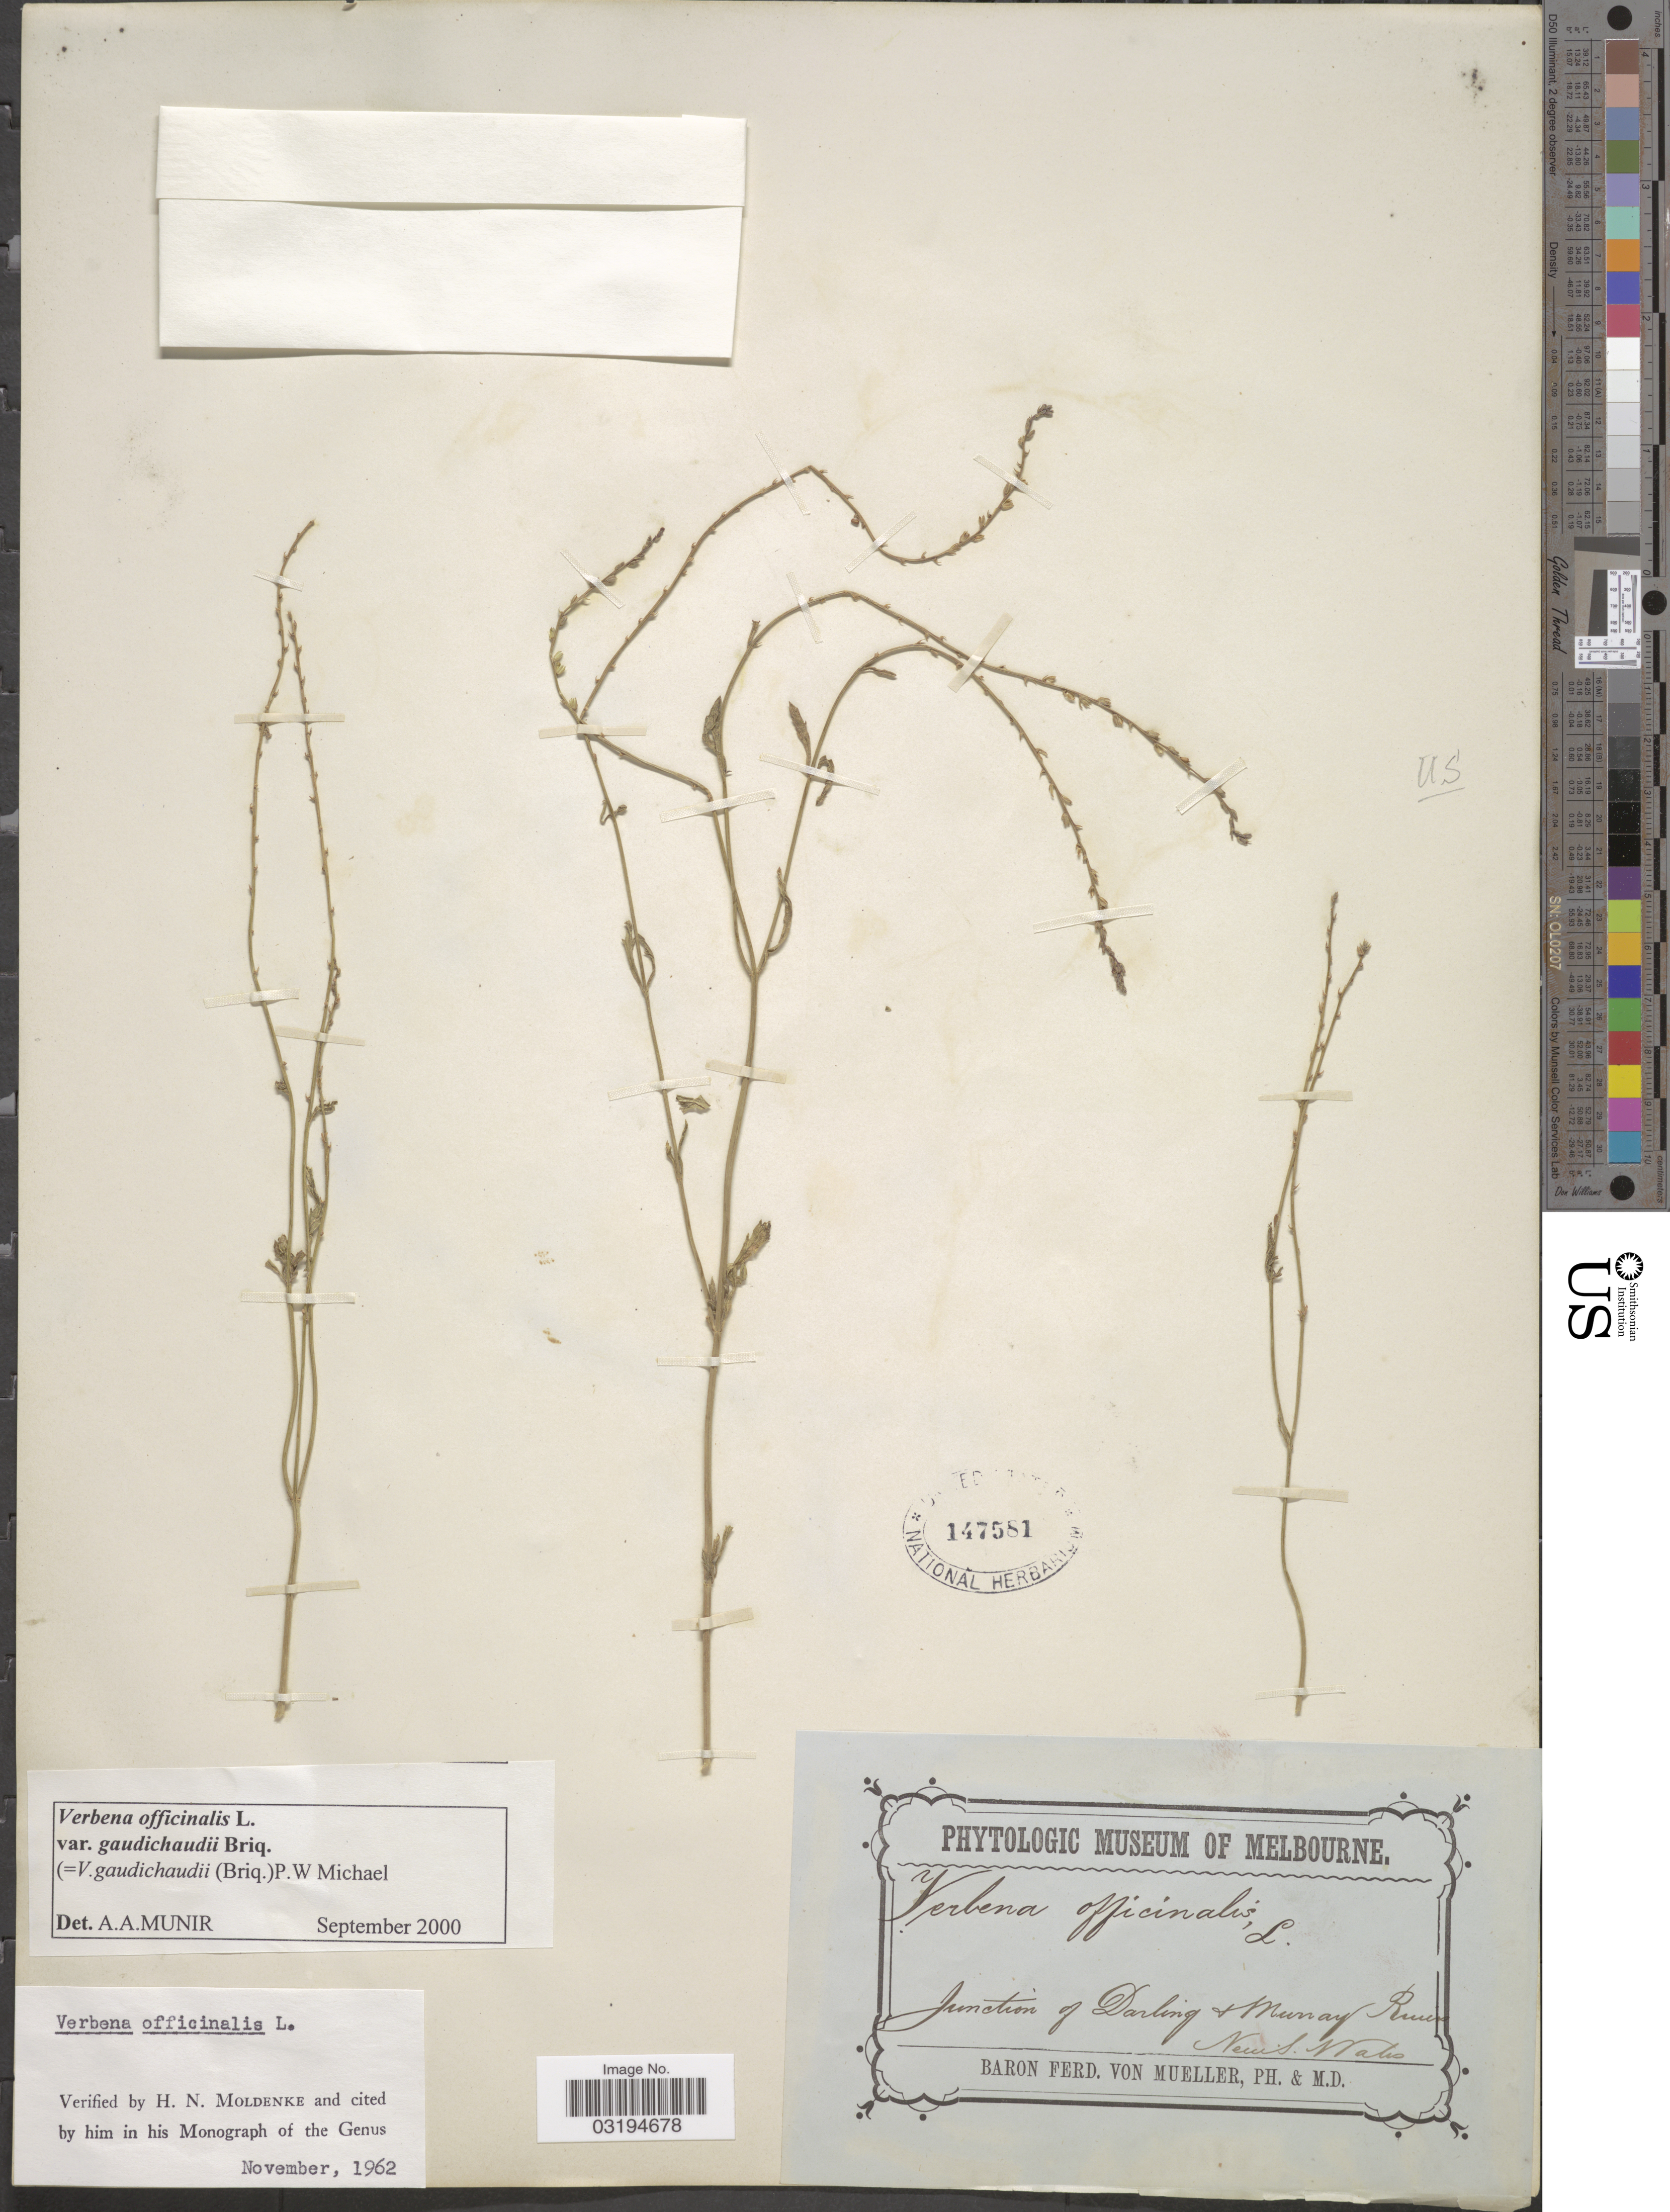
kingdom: Plantae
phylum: Tracheophyta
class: Magnoliopsida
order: Lamiales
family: Verbenaceae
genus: Verbena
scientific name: Verbena officinalis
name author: L.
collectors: B. von Mueller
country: Australia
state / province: New South Wales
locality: Junction of Darling & Muray River.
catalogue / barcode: US 147581